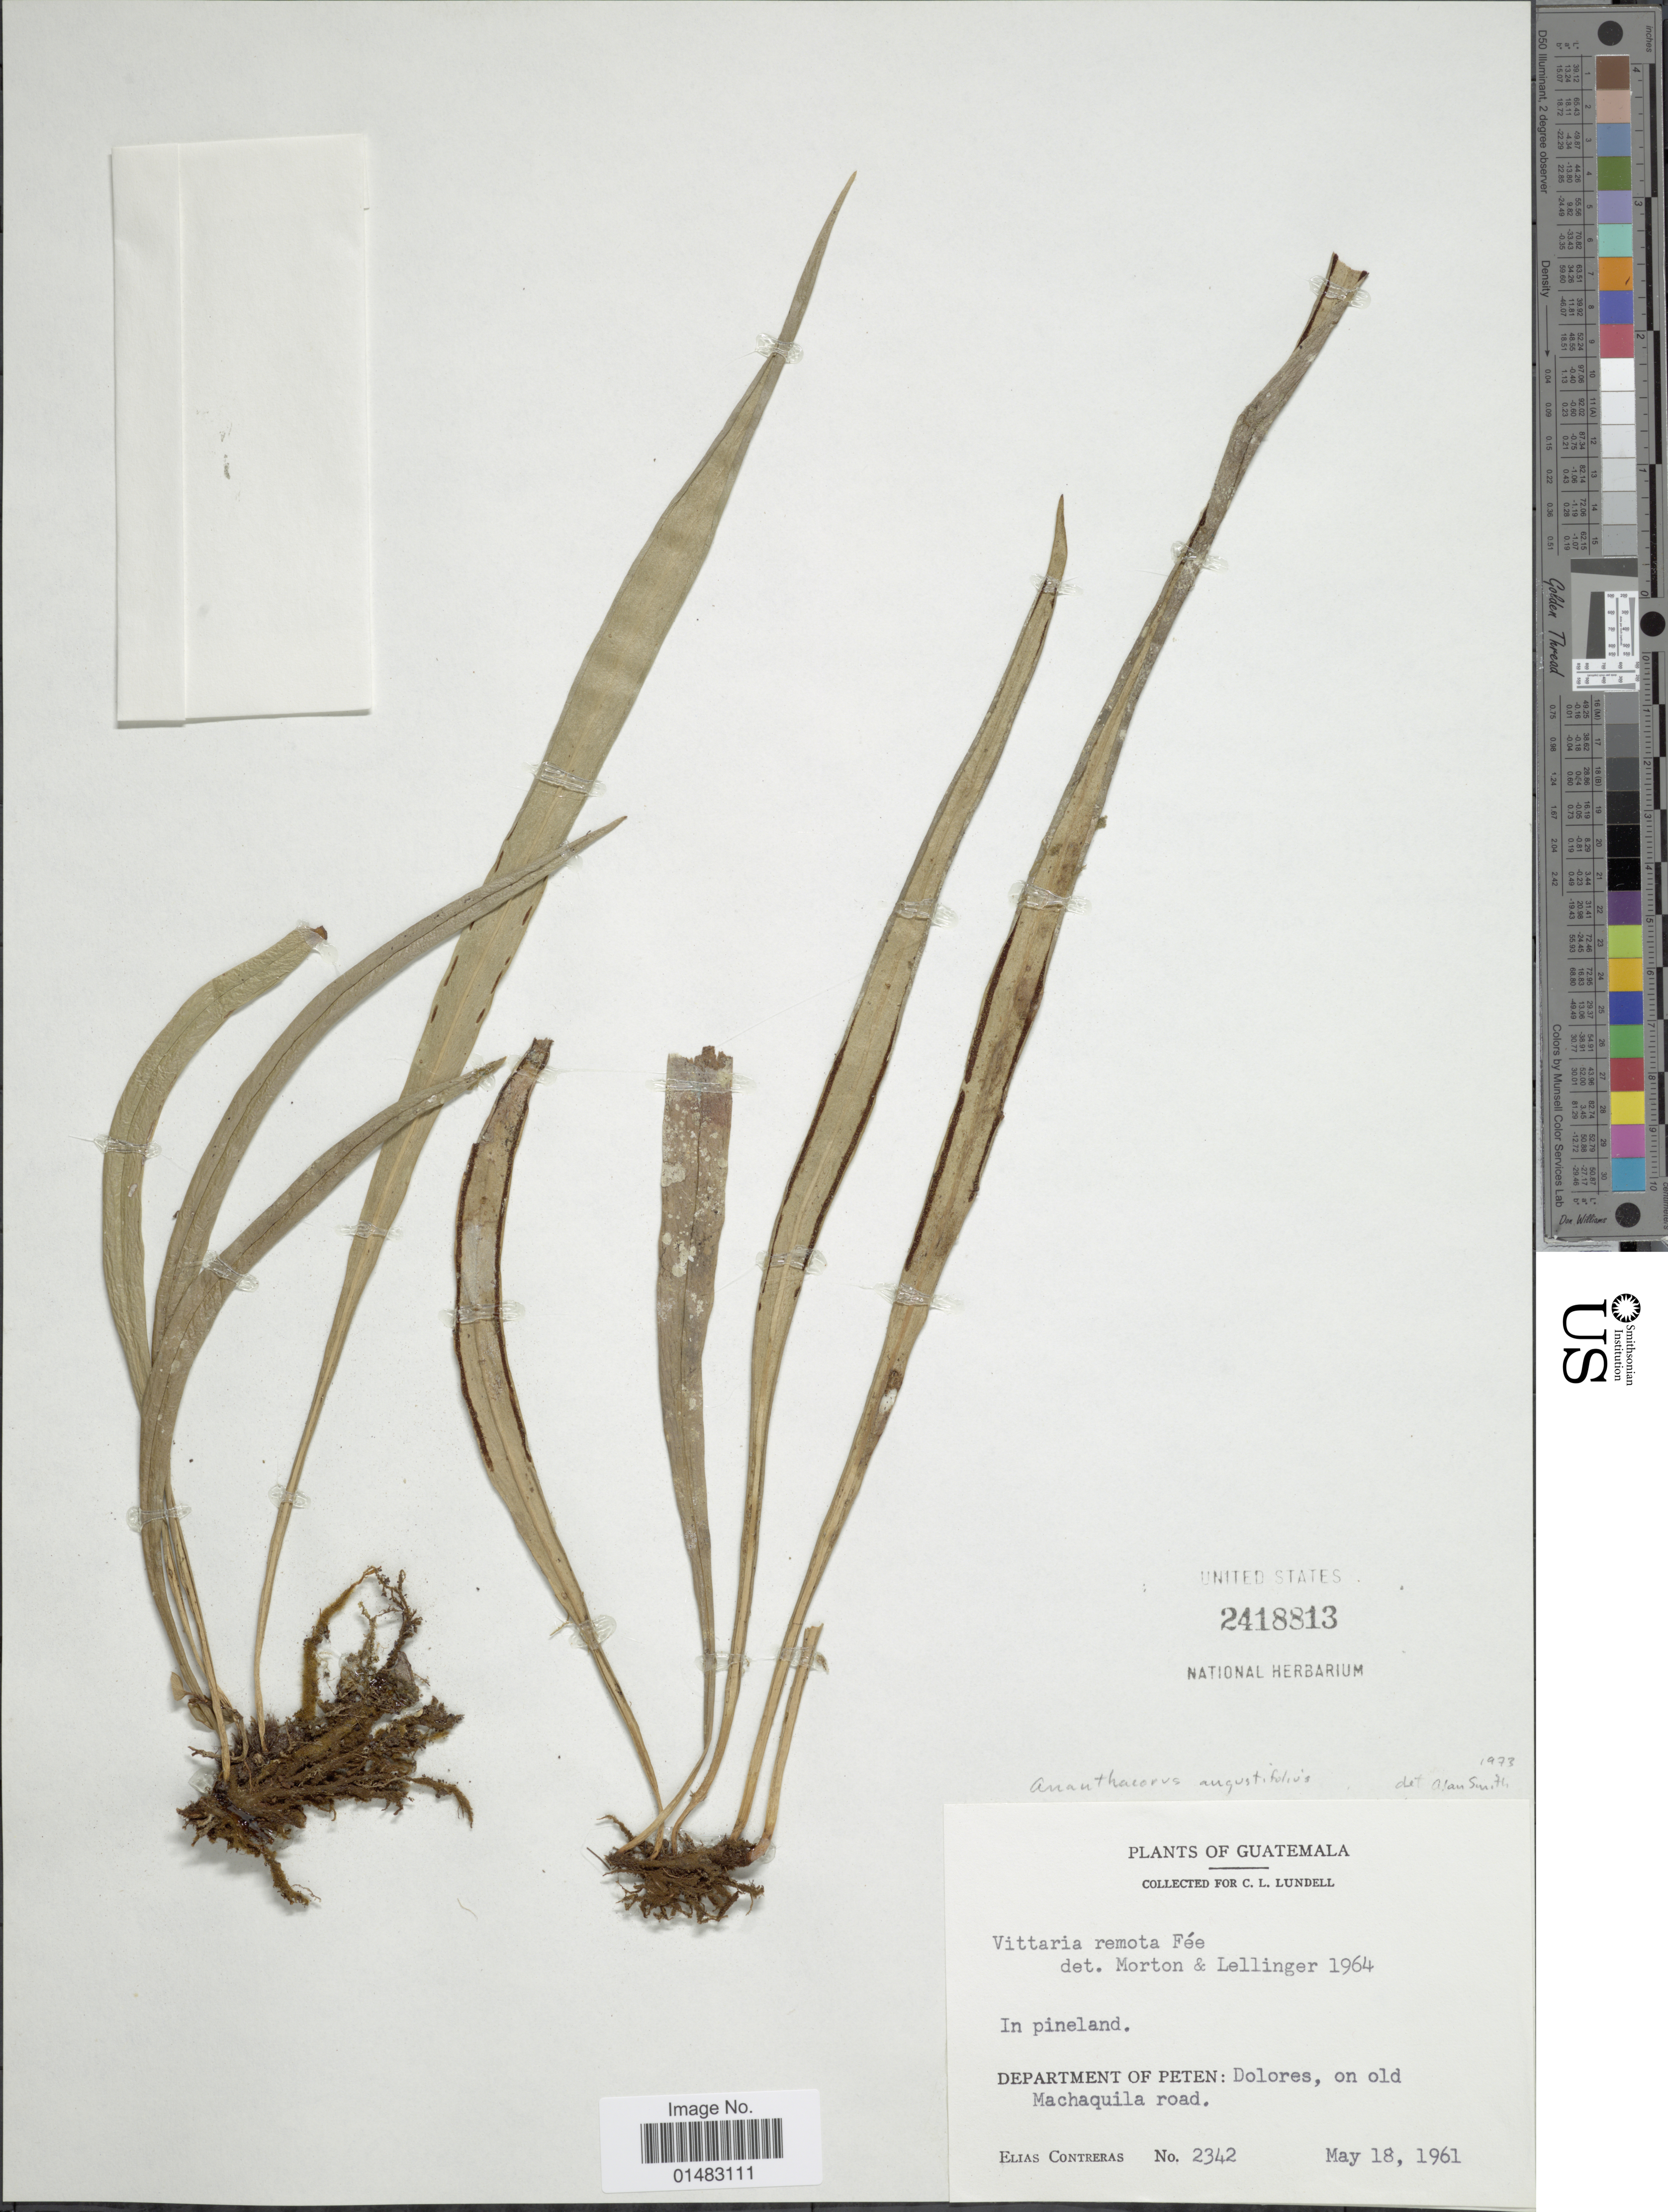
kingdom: Plantae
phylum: Tracheophyta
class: Polypodiopsida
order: Polypodiales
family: Pteridaceae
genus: Ananthacorus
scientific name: Ananthacorus angustifolius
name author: (Sw.) Underw. & Maxon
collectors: E. Contreras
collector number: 2342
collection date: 1961-05-16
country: Guatemala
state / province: El Petén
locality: Dolores, on old Machaquila road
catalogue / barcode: US 2418813